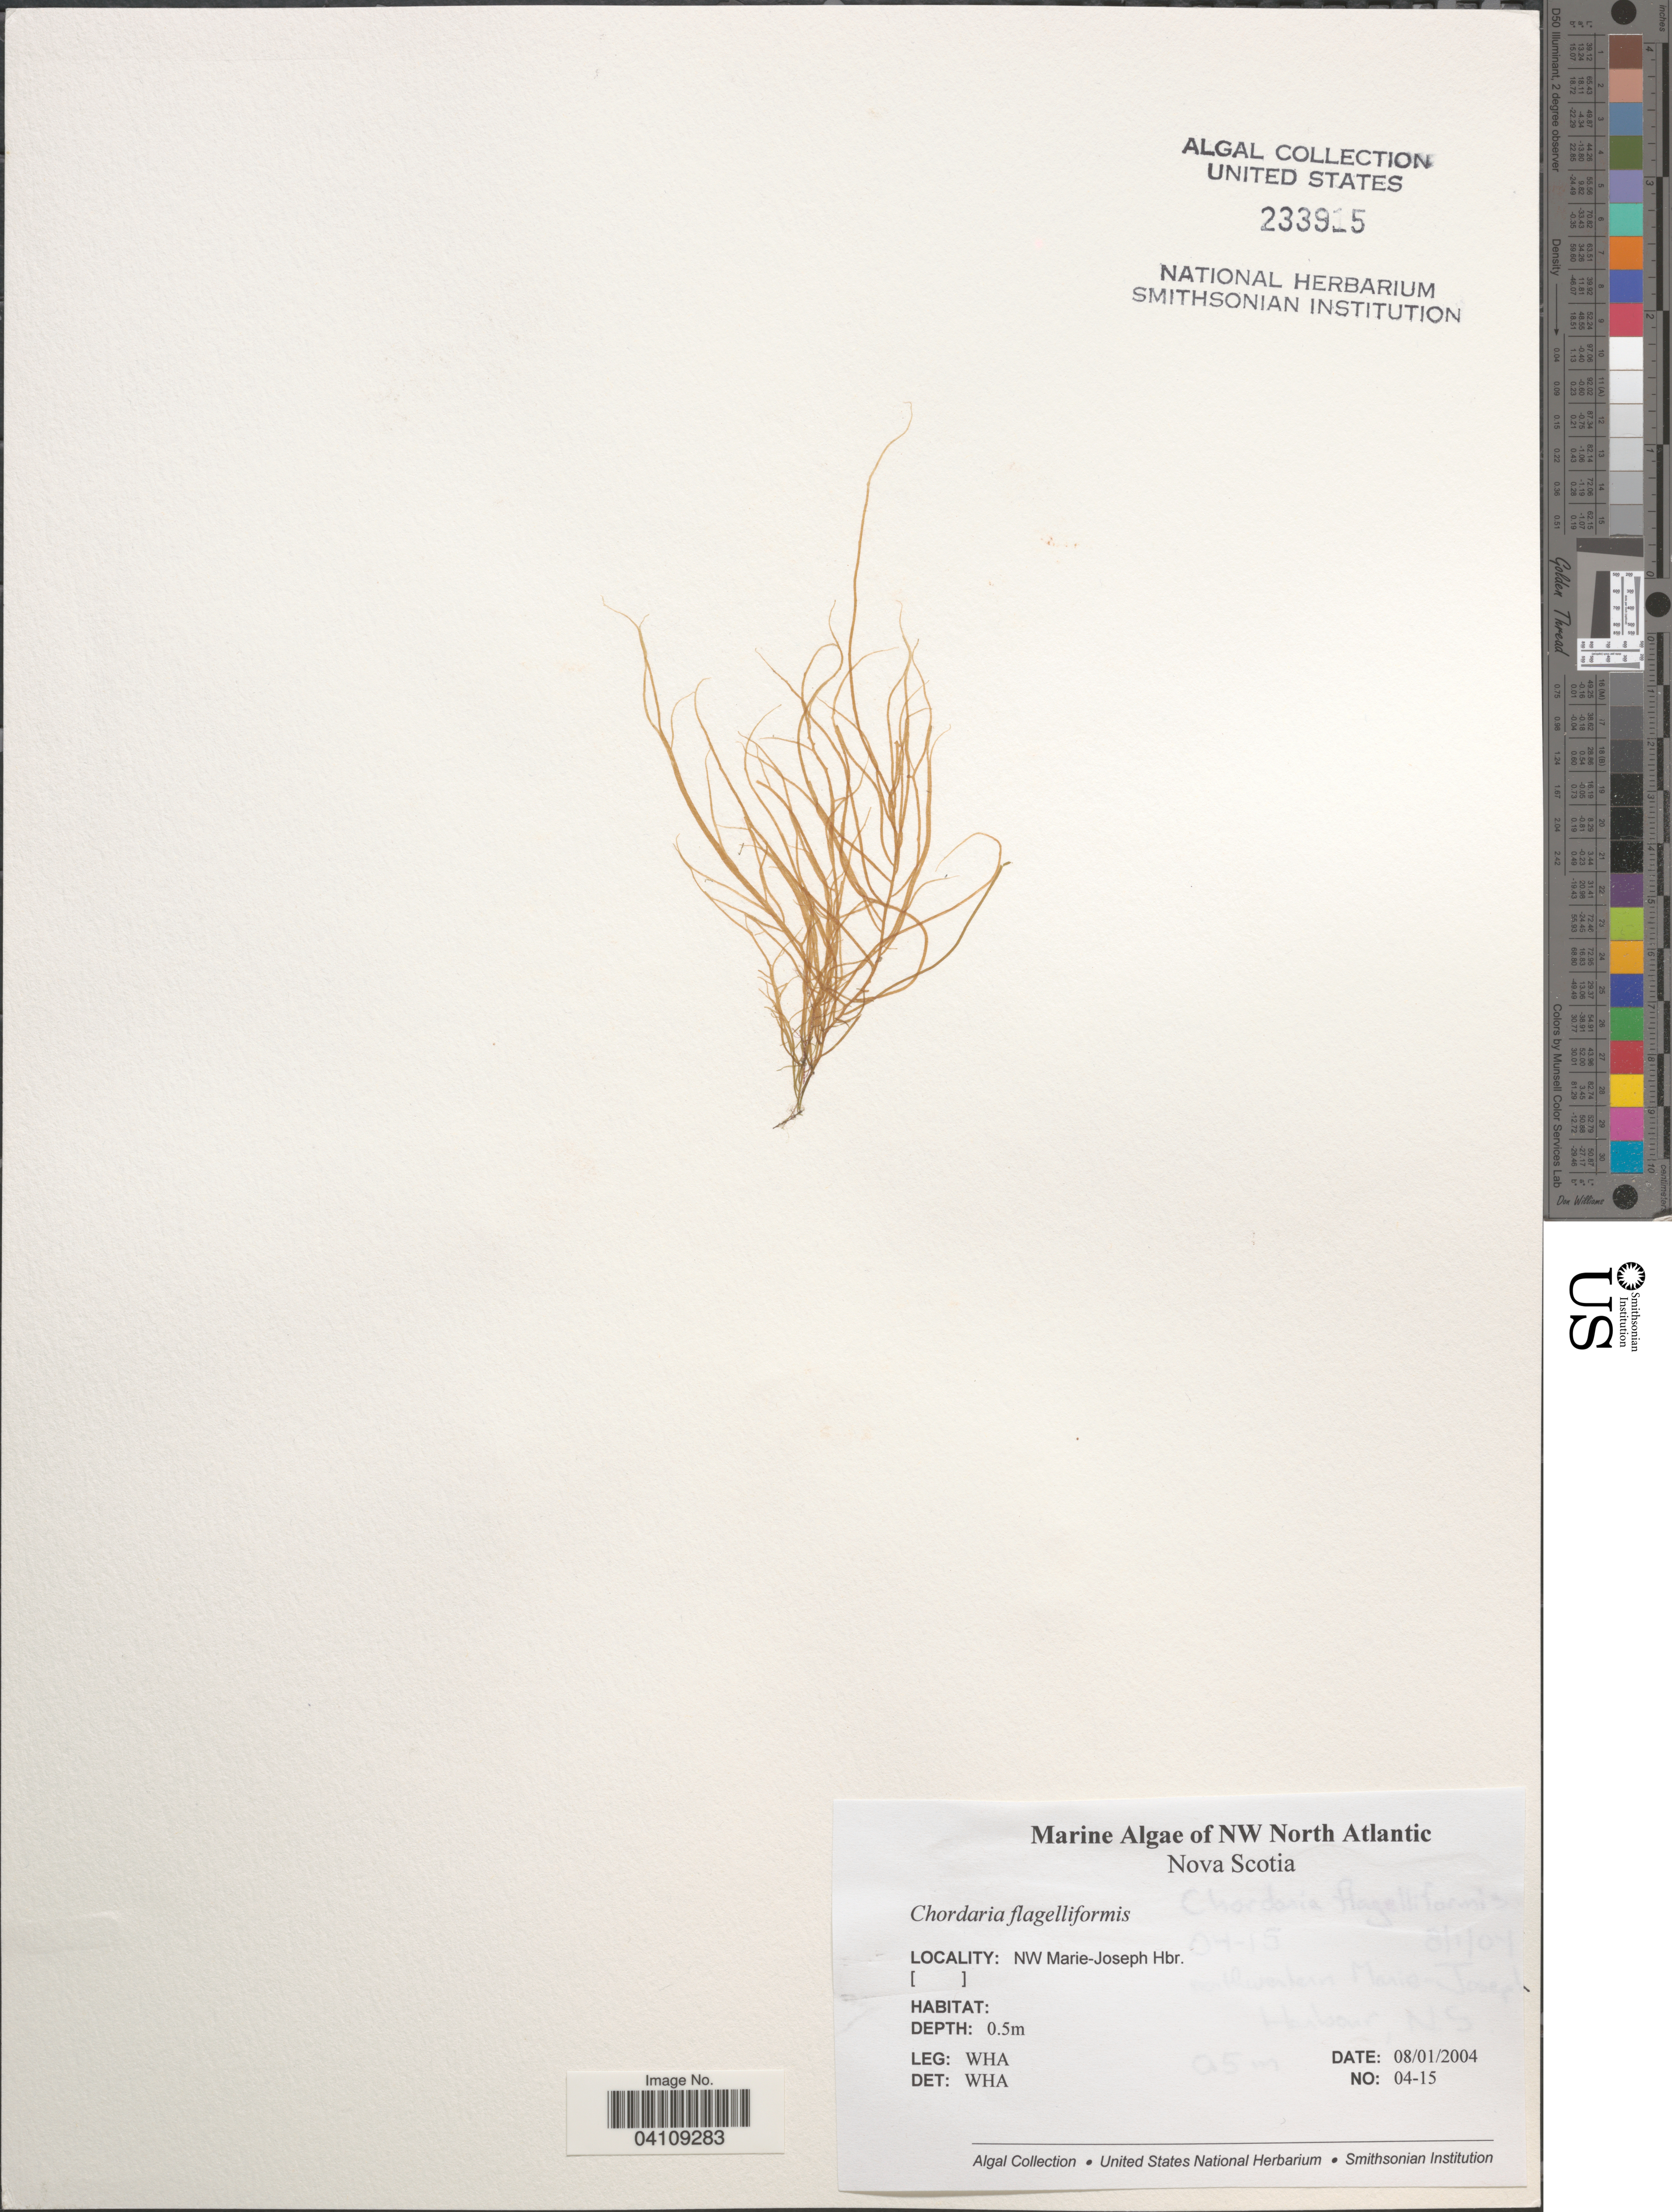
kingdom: Chromista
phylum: Ochrophyta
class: Phaeophyceae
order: Ectocarpales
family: Chordariaceae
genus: Chordaria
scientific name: Chordaria flagelliformis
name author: (Hudson) Grev.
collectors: W. H. Adey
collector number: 04-15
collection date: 2004-08-01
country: Canada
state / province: Nova Scotia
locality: NW North Atlantic. NW Marie-Joseph Hbr.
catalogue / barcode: US 233915